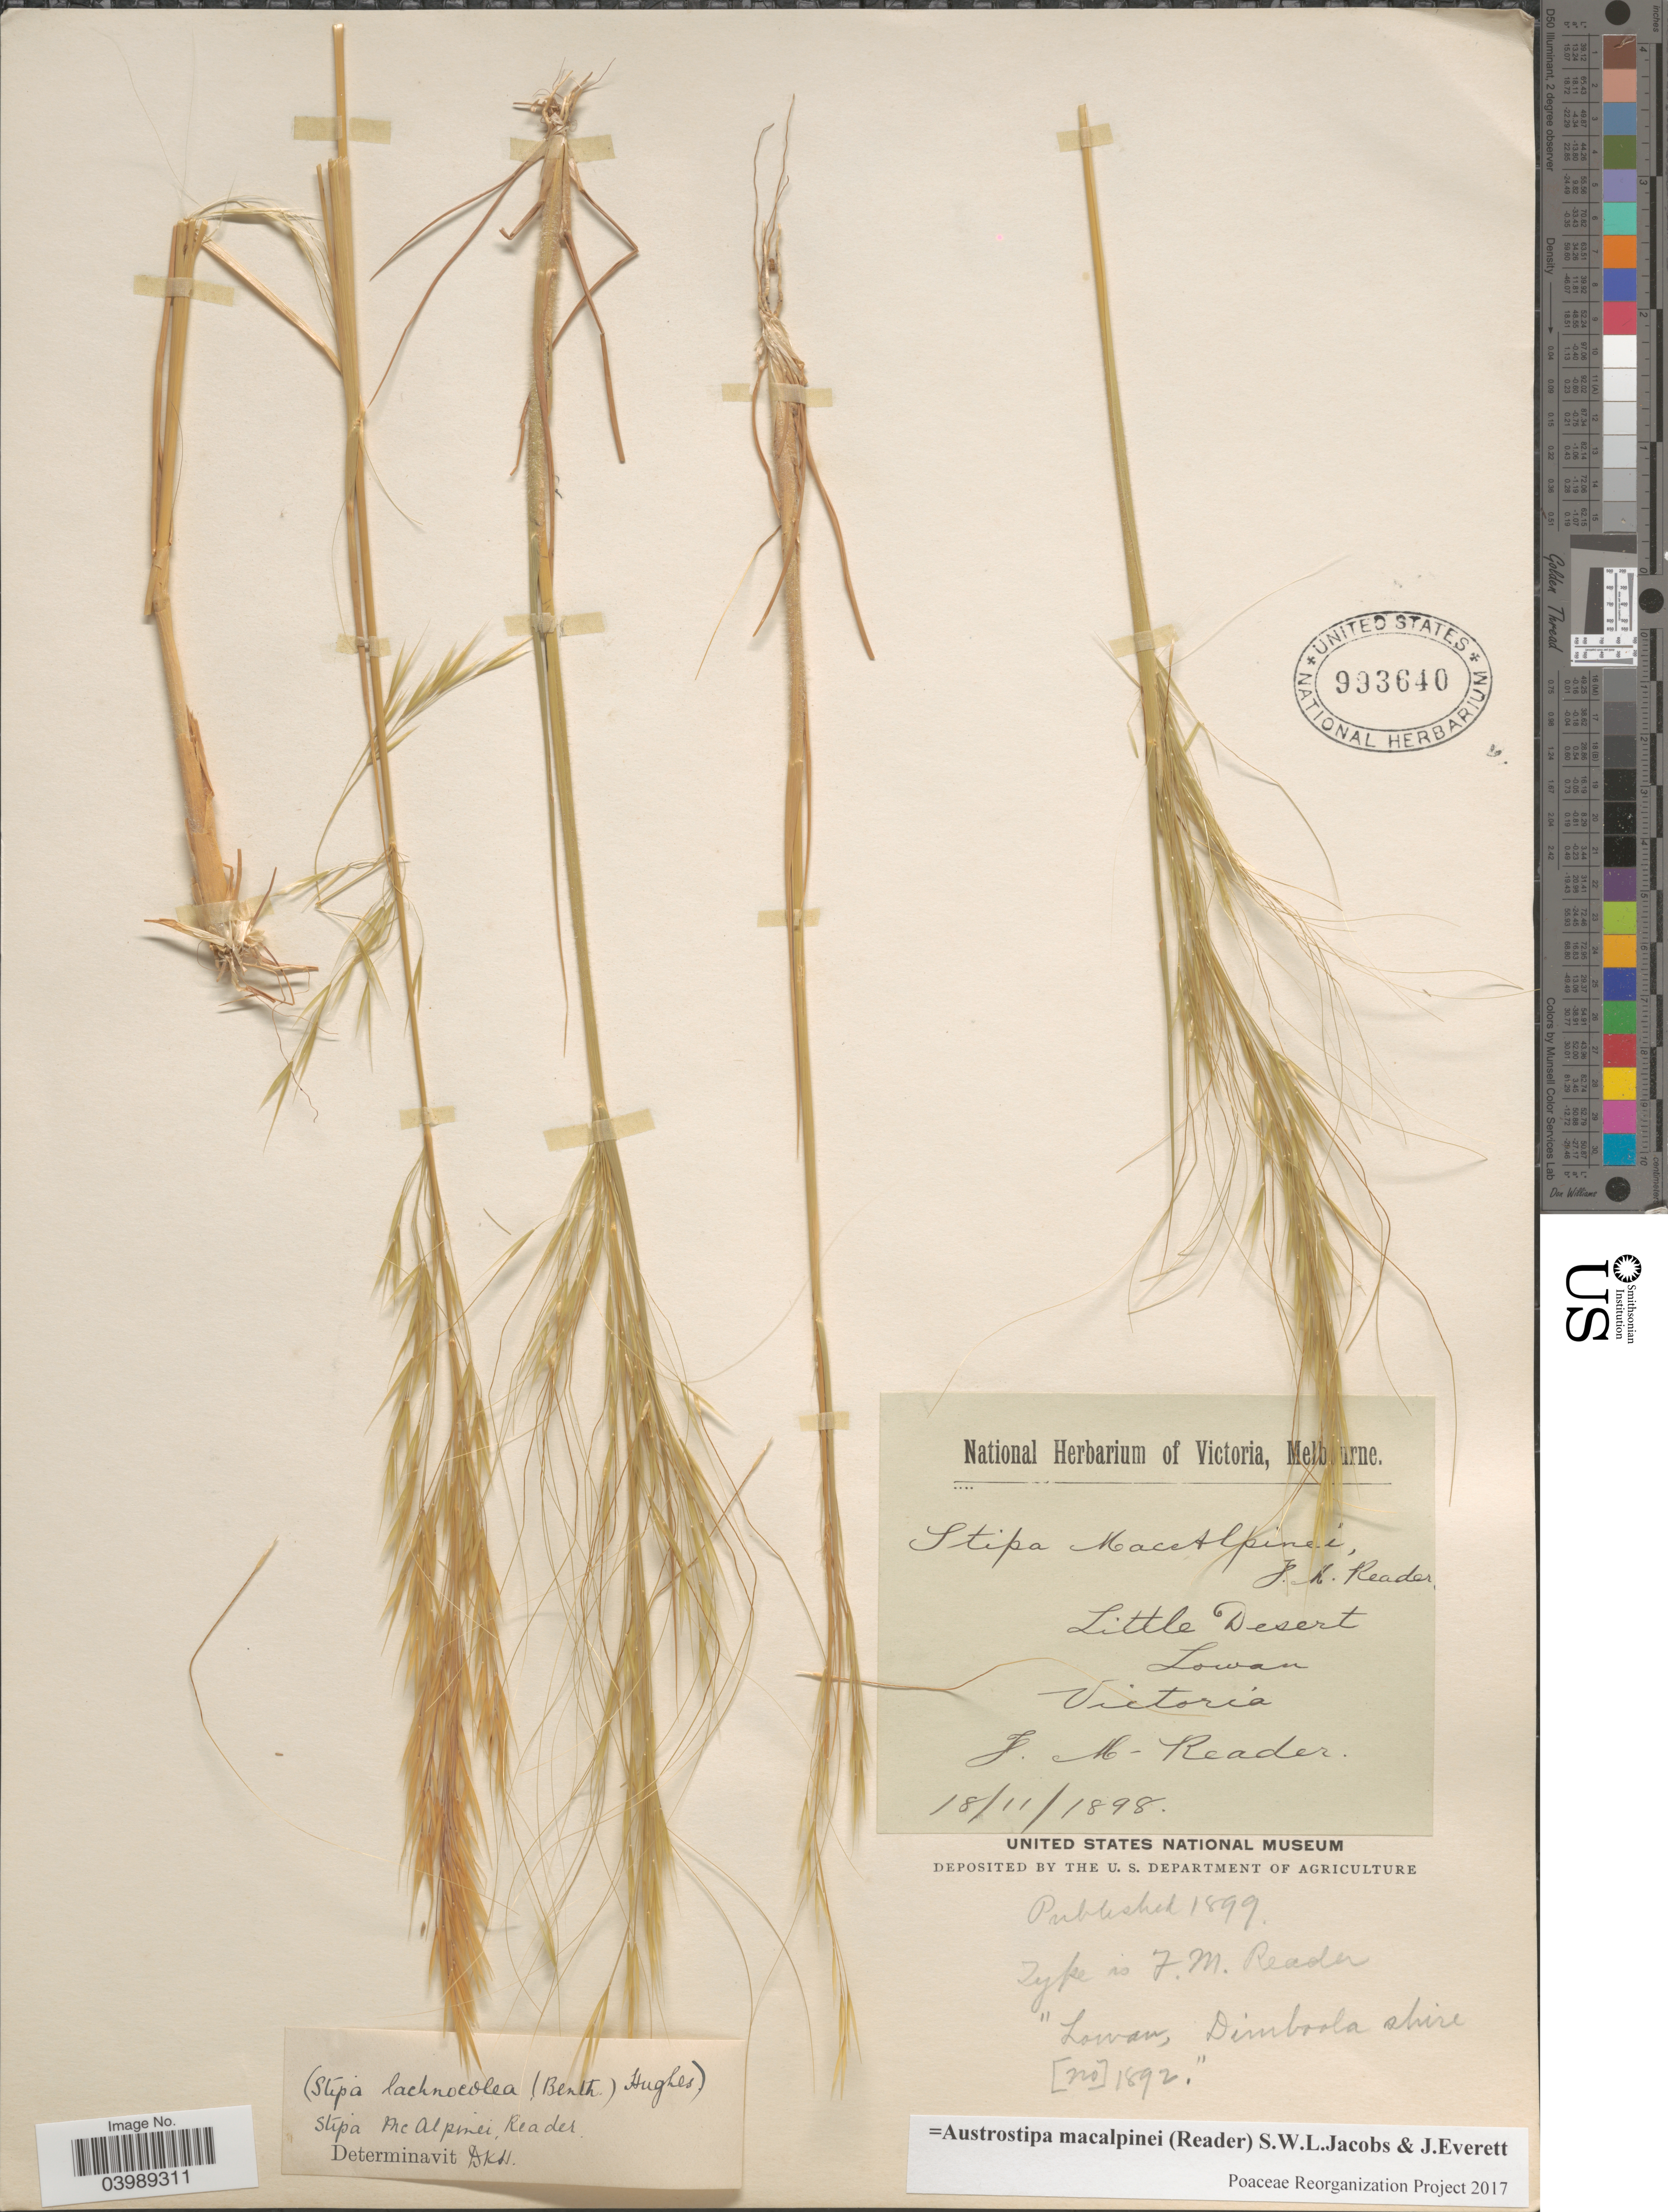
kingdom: Plantae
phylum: Tracheophyta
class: Liliopsida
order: Poales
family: Poaceae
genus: Austrostipa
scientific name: Austrostipa macalpinei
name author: (Reader) S.W.L. Jacobs & J. Everett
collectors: F. Reader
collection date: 1898-11-18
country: Australia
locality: Little Desert. Lowan. Victoria.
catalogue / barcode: US 993640